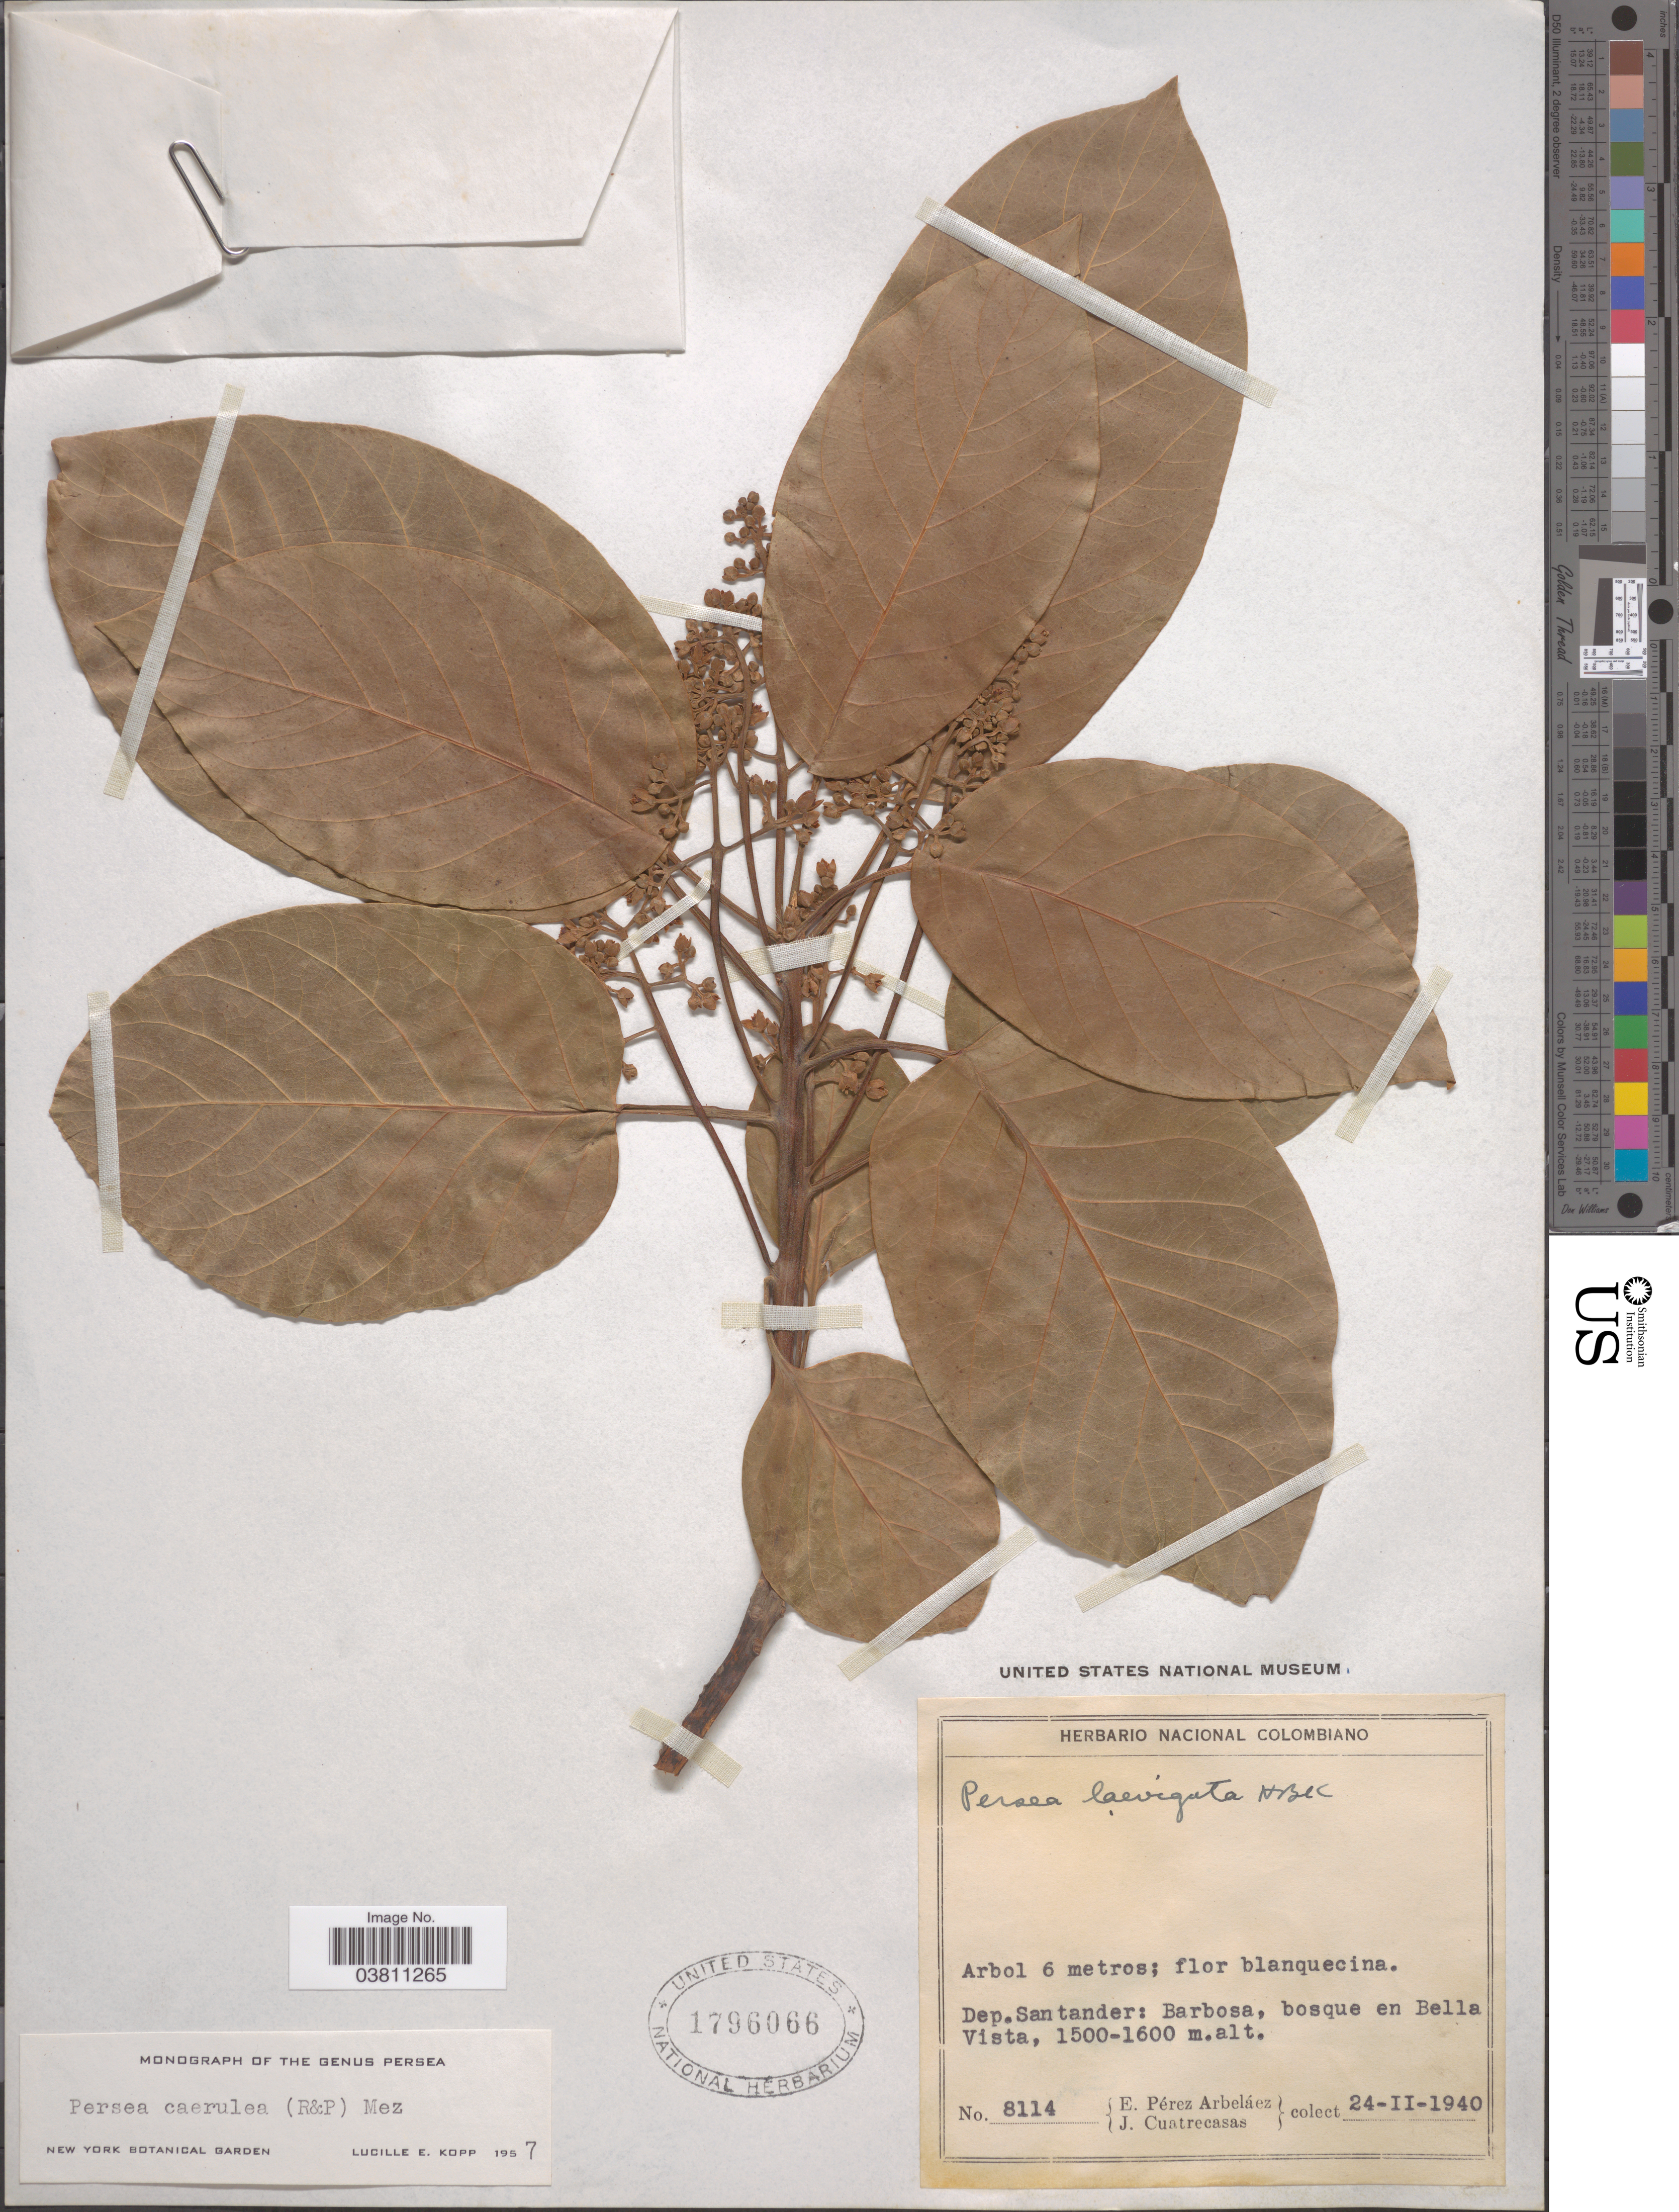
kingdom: Plantae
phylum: Tracheophyta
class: Magnoliopsida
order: Laurales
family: Lauraceae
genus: Persea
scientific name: Persea caerulea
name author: (Ruiz & Pav.) Mez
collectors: E. Pérez Arbeláez & J. Cuatrecasas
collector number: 8114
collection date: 1940-02-24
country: Colombia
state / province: Santander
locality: Dep. Santander: Barbosa, bosque en Bella Vista.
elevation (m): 1500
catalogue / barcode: US 1796066